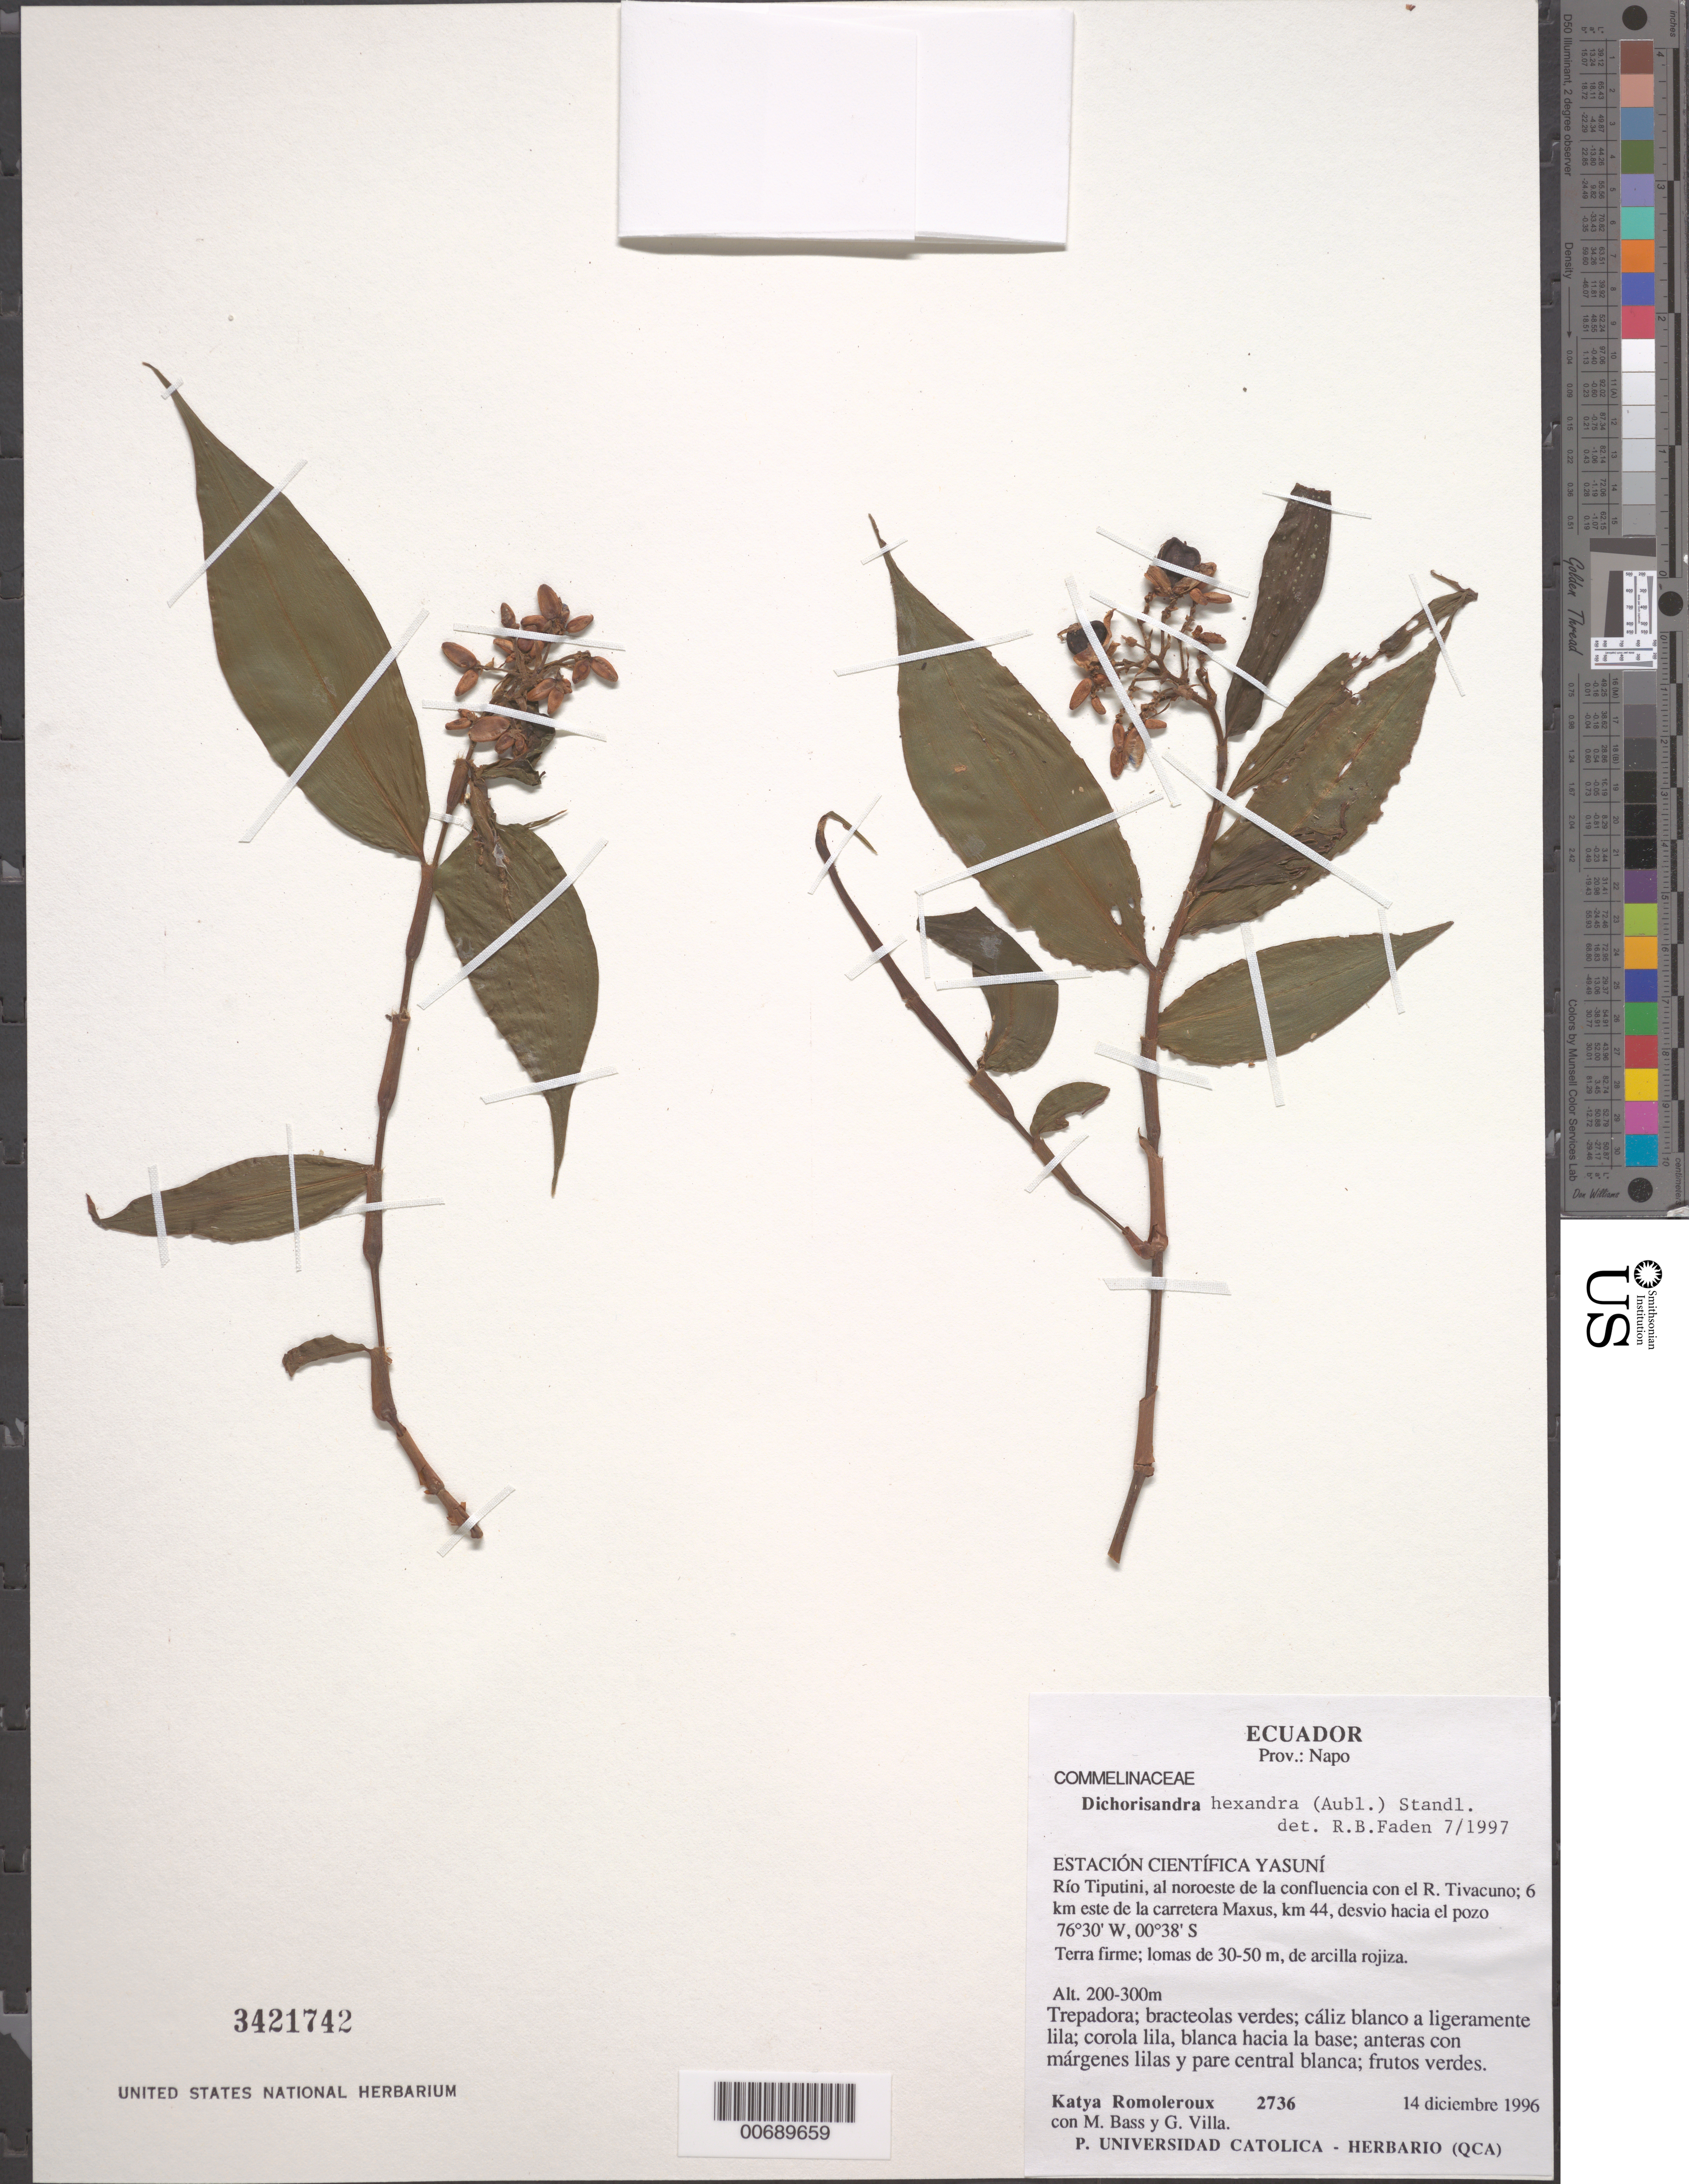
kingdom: Plantae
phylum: Tracheophyta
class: Liliopsida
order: Commelinales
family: Commelinaceae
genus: Dichorisandra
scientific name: Dichorisandra hexandra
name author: (Aubl.) Standl.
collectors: K. Romoleroux, M. Bass & G. Villa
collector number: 2736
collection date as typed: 14 Dec 1996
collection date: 1996-12-14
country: Ecuador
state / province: Napo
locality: Estacion Cientifica Yasuni, Rip Tiputini, confluent of Rio Tivacuno.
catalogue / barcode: US 3421742